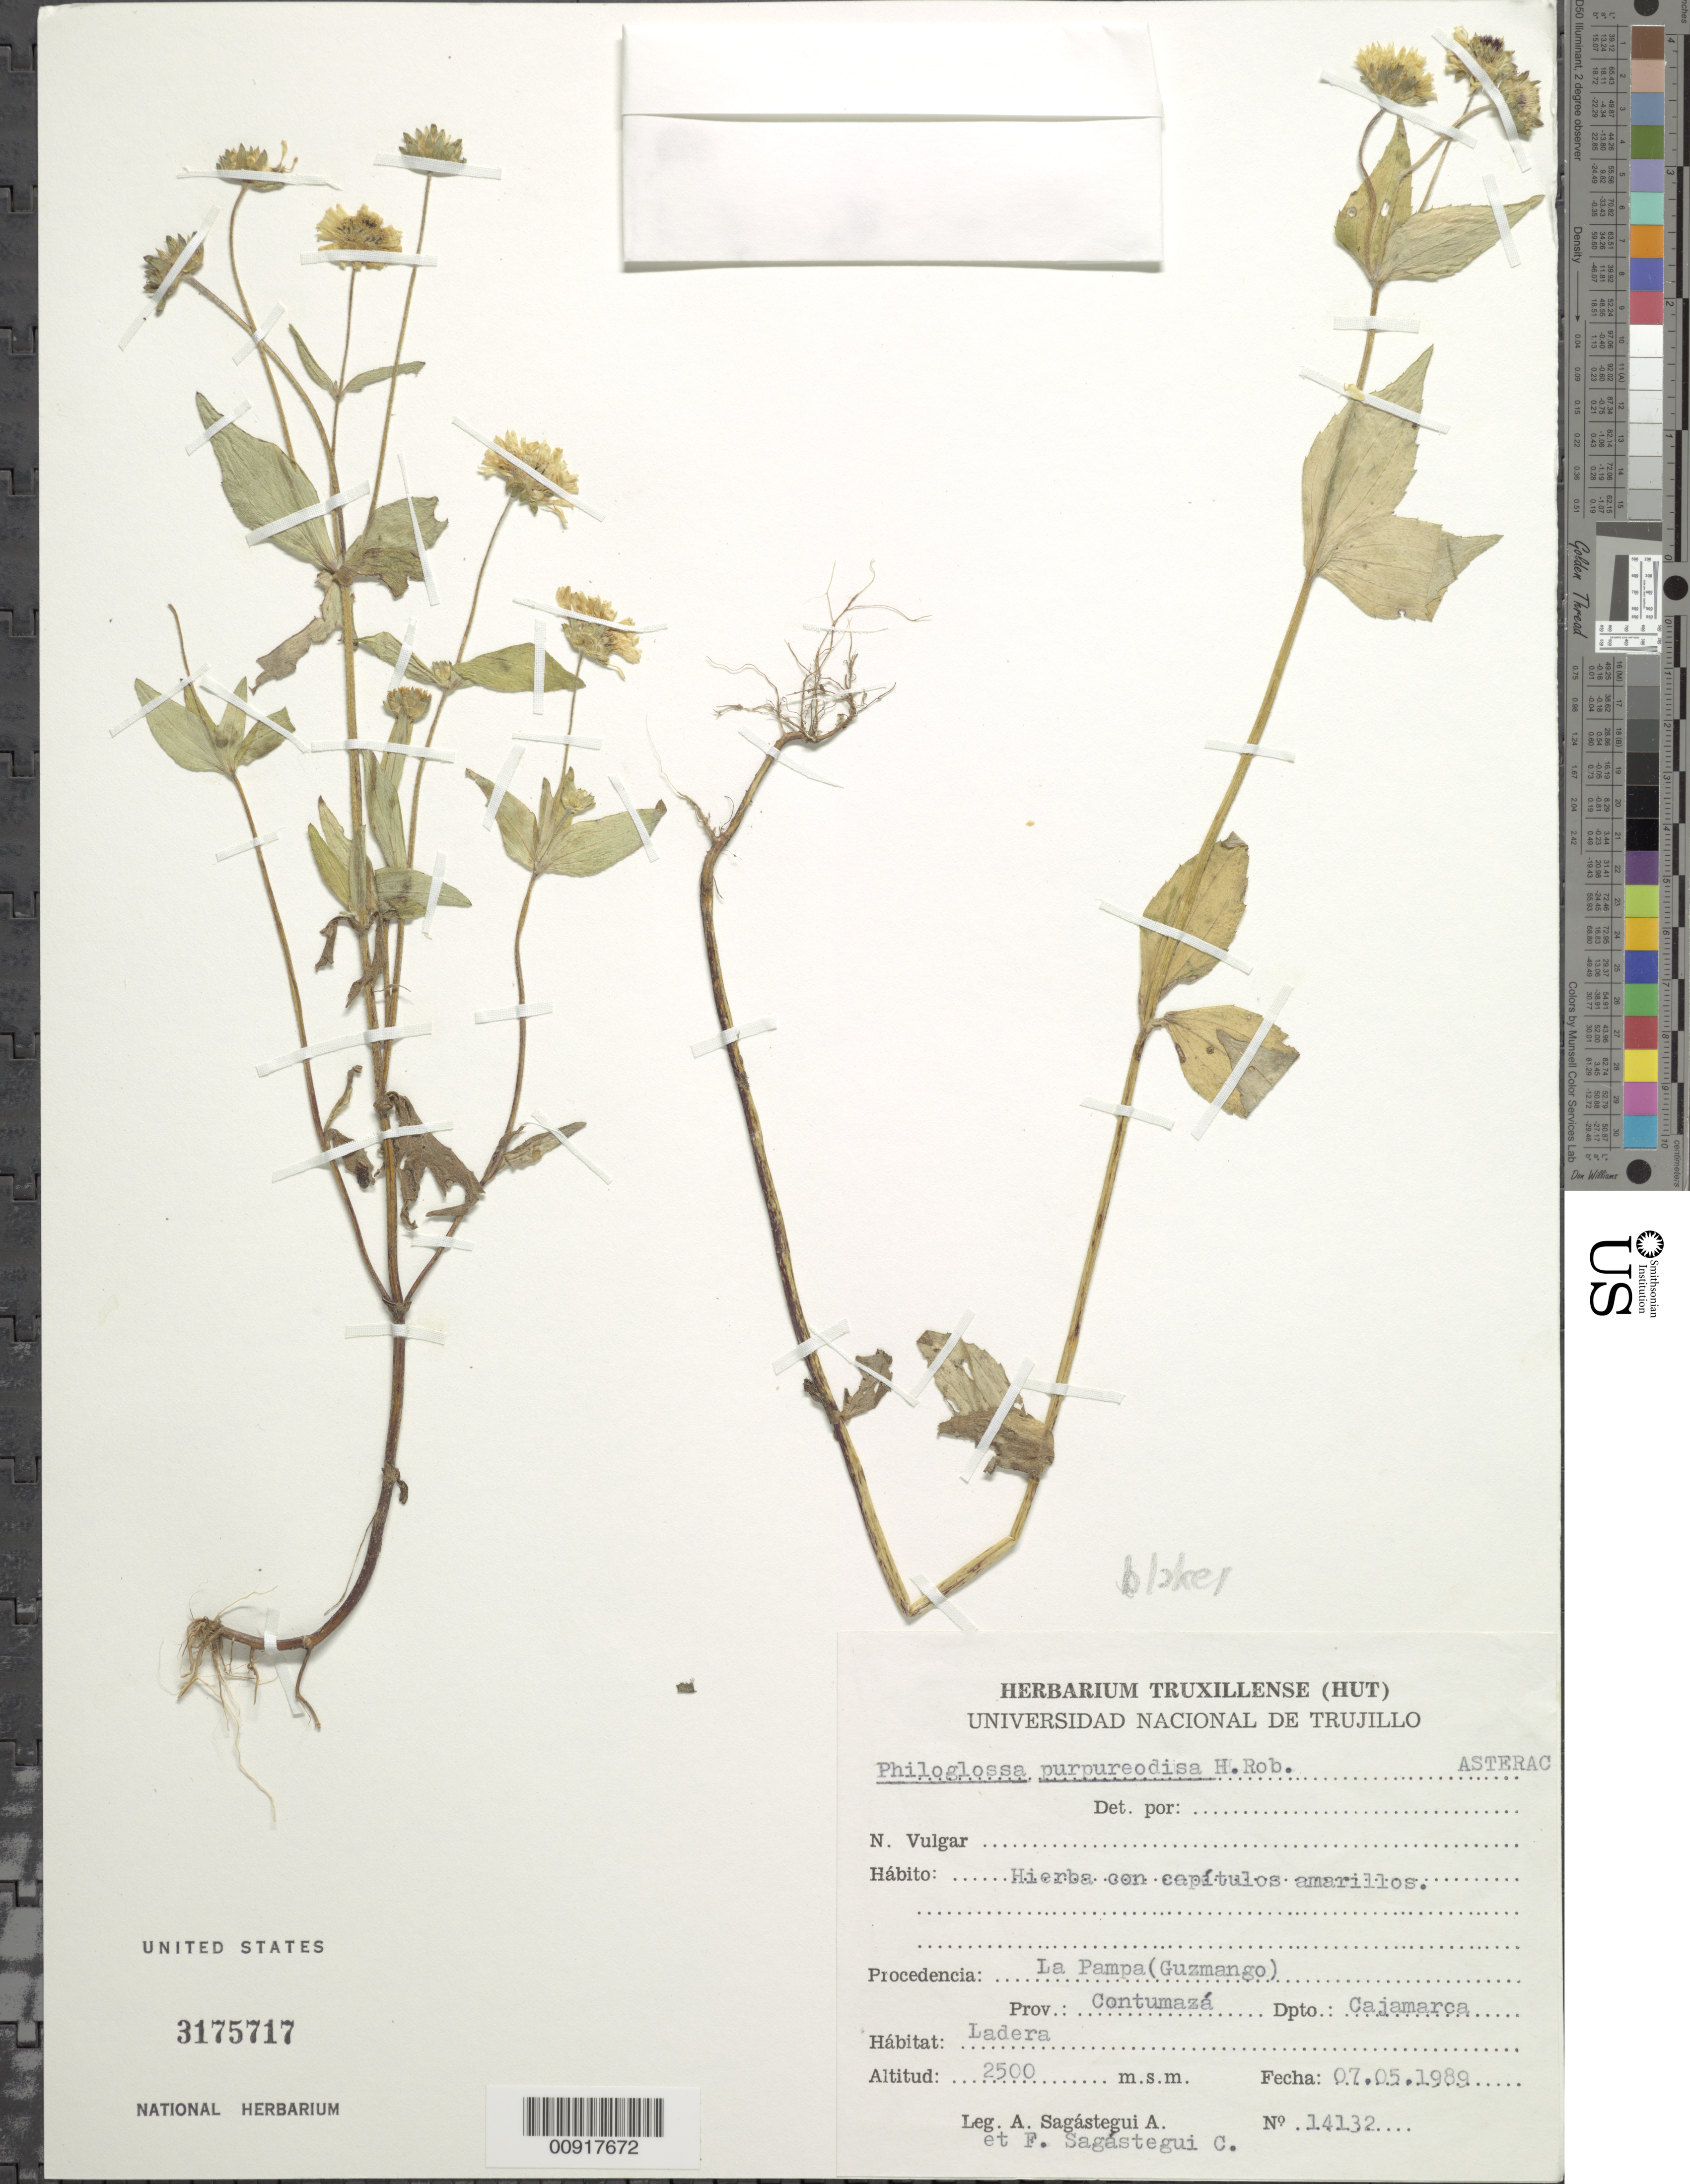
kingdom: Plantae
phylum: Tracheophyta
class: Magnoliopsida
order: Asterales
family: Asteraceae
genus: Philoglossa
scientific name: Philoglossa blakei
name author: H. Rob. & Cuatrec.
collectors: A. Sagástegui A. & F. Sagastegui C.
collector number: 14132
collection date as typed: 7 May 1989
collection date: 1989-05-07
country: Peru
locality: Prov. Contumazá, Dpto. Cajamarca, La Pampa (Guzmango)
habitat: Ladera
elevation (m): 2500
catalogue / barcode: US 3175717